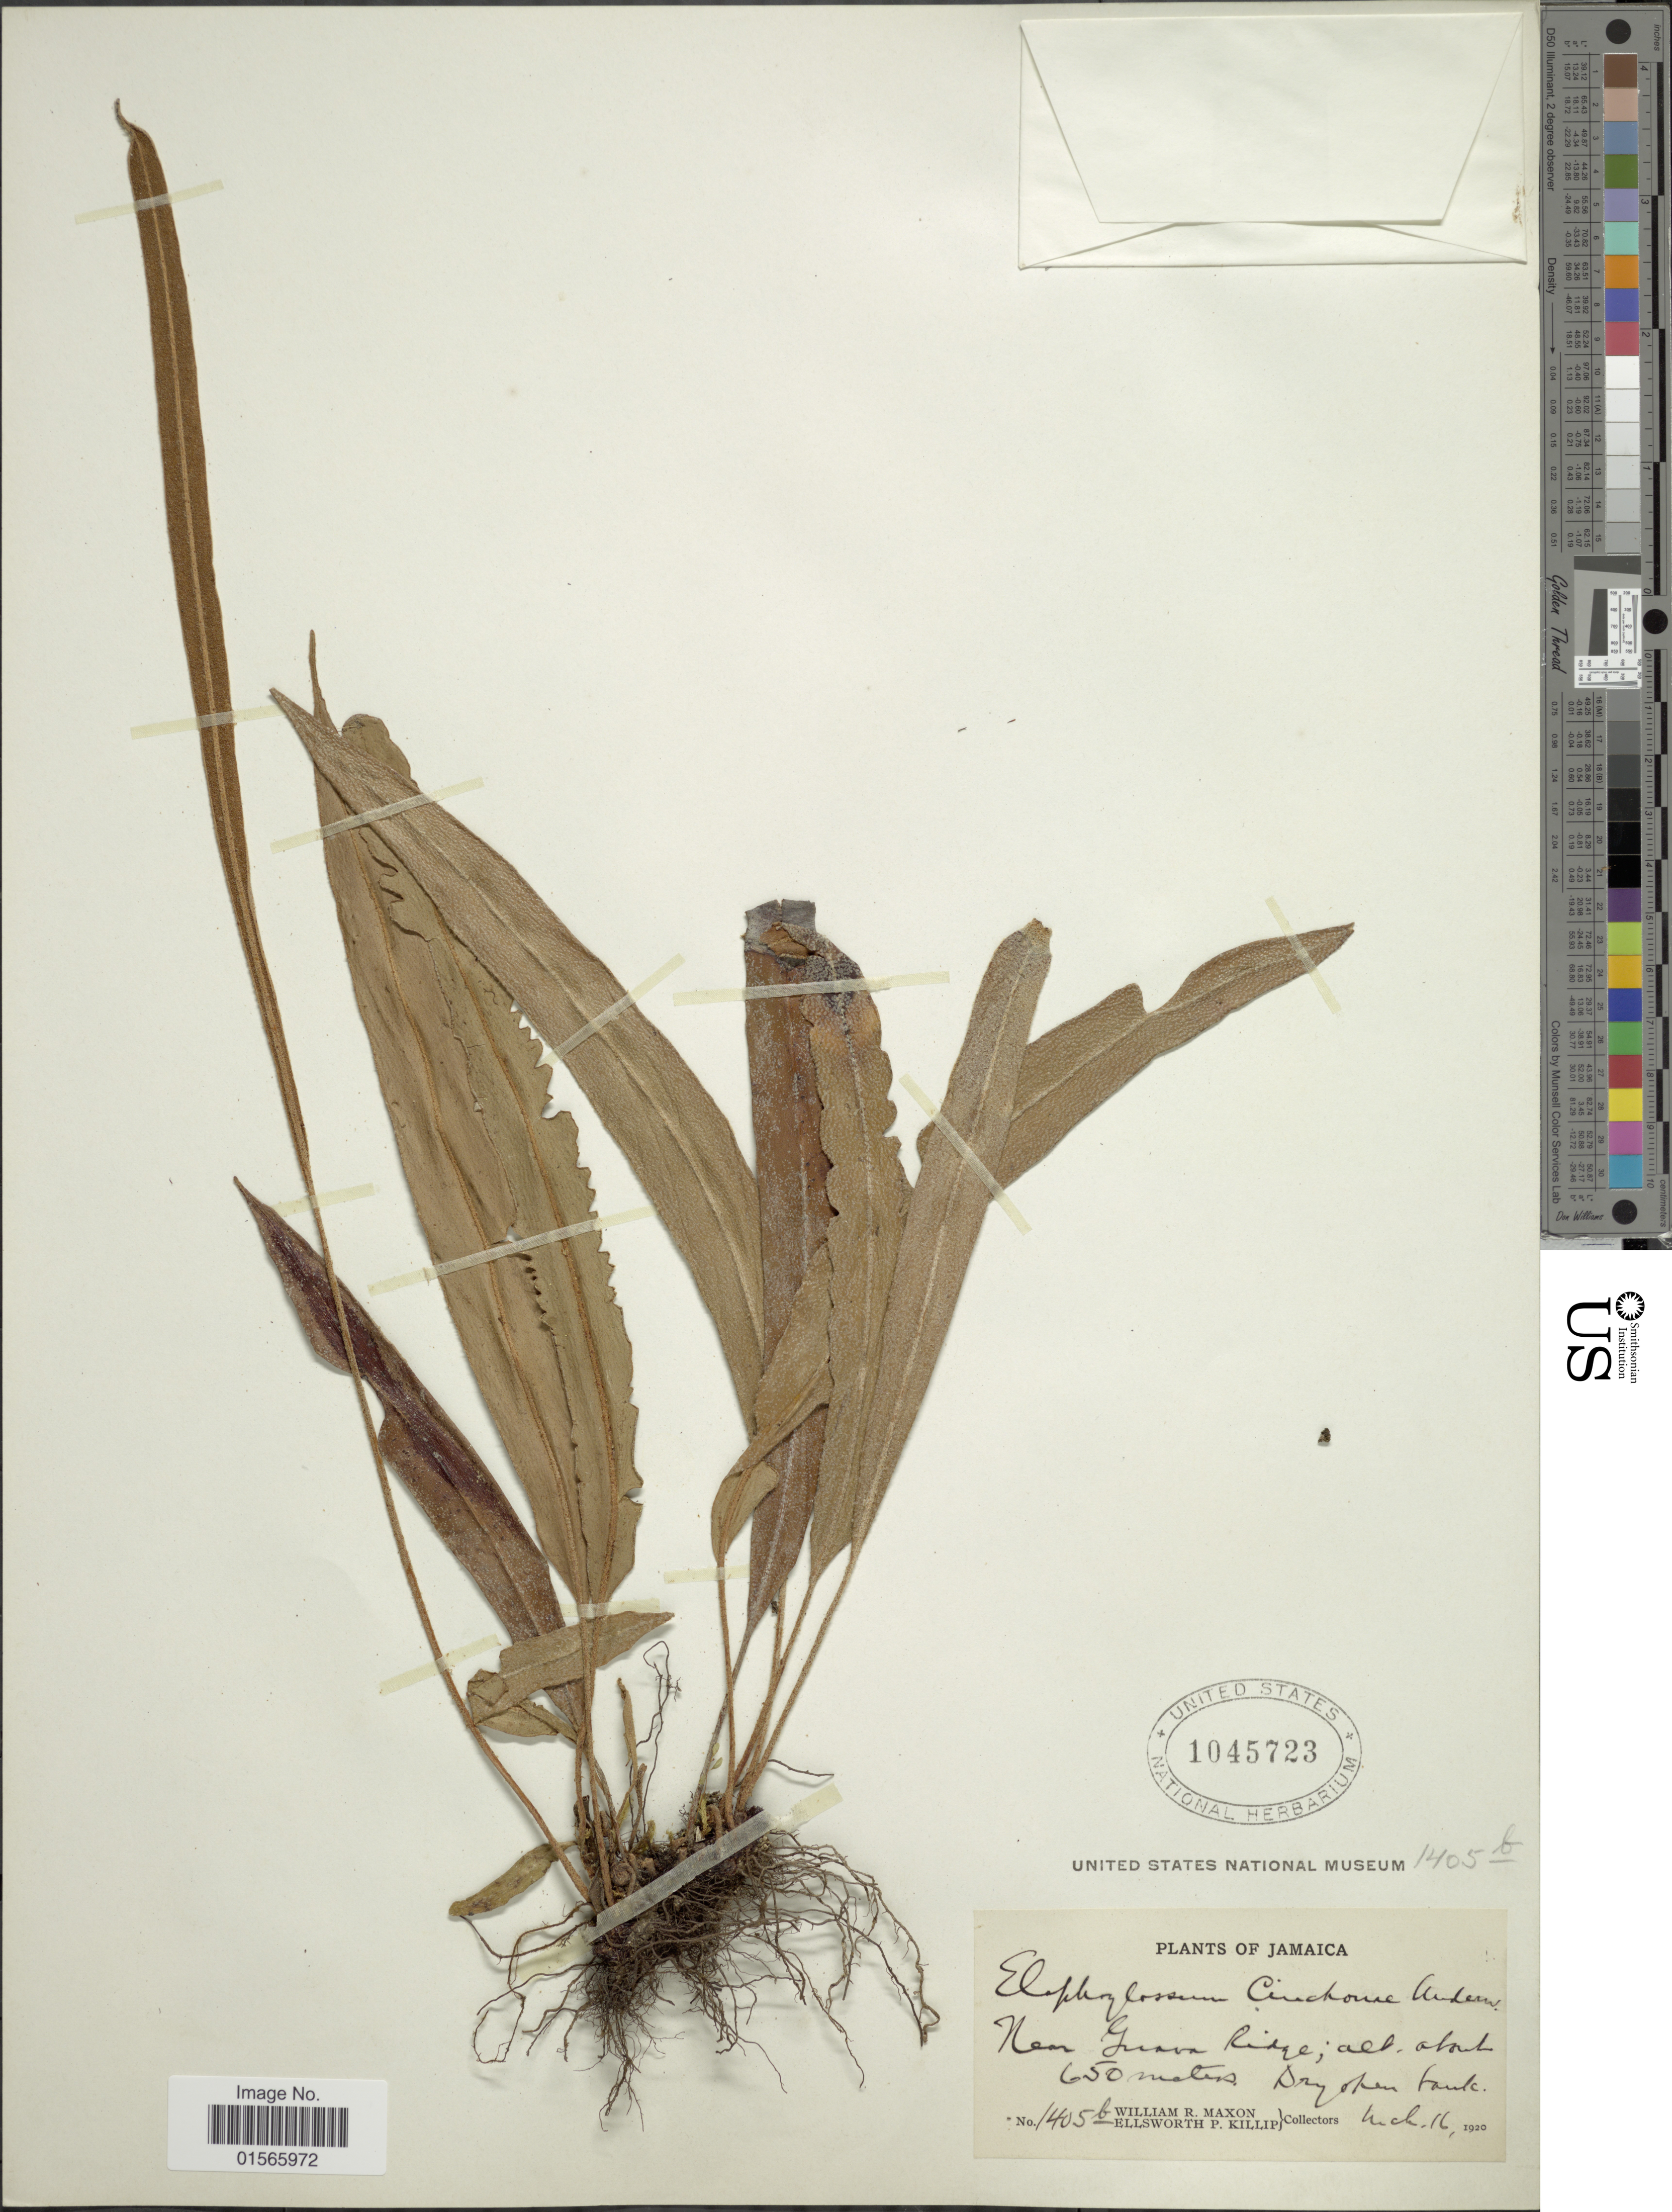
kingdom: Plantae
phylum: Tracheophyta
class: Polypodiopsida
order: Polypodiales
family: Dryopteridaceae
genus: Elaphoglossum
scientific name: Elaphoglossum tectum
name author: (Humb. & Bonpl.) Moore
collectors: W. R. Maxon & E. P. Killip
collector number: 1405b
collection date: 1920-03-16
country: Jamaica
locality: Near Guava Ridge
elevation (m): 650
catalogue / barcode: US 1045723